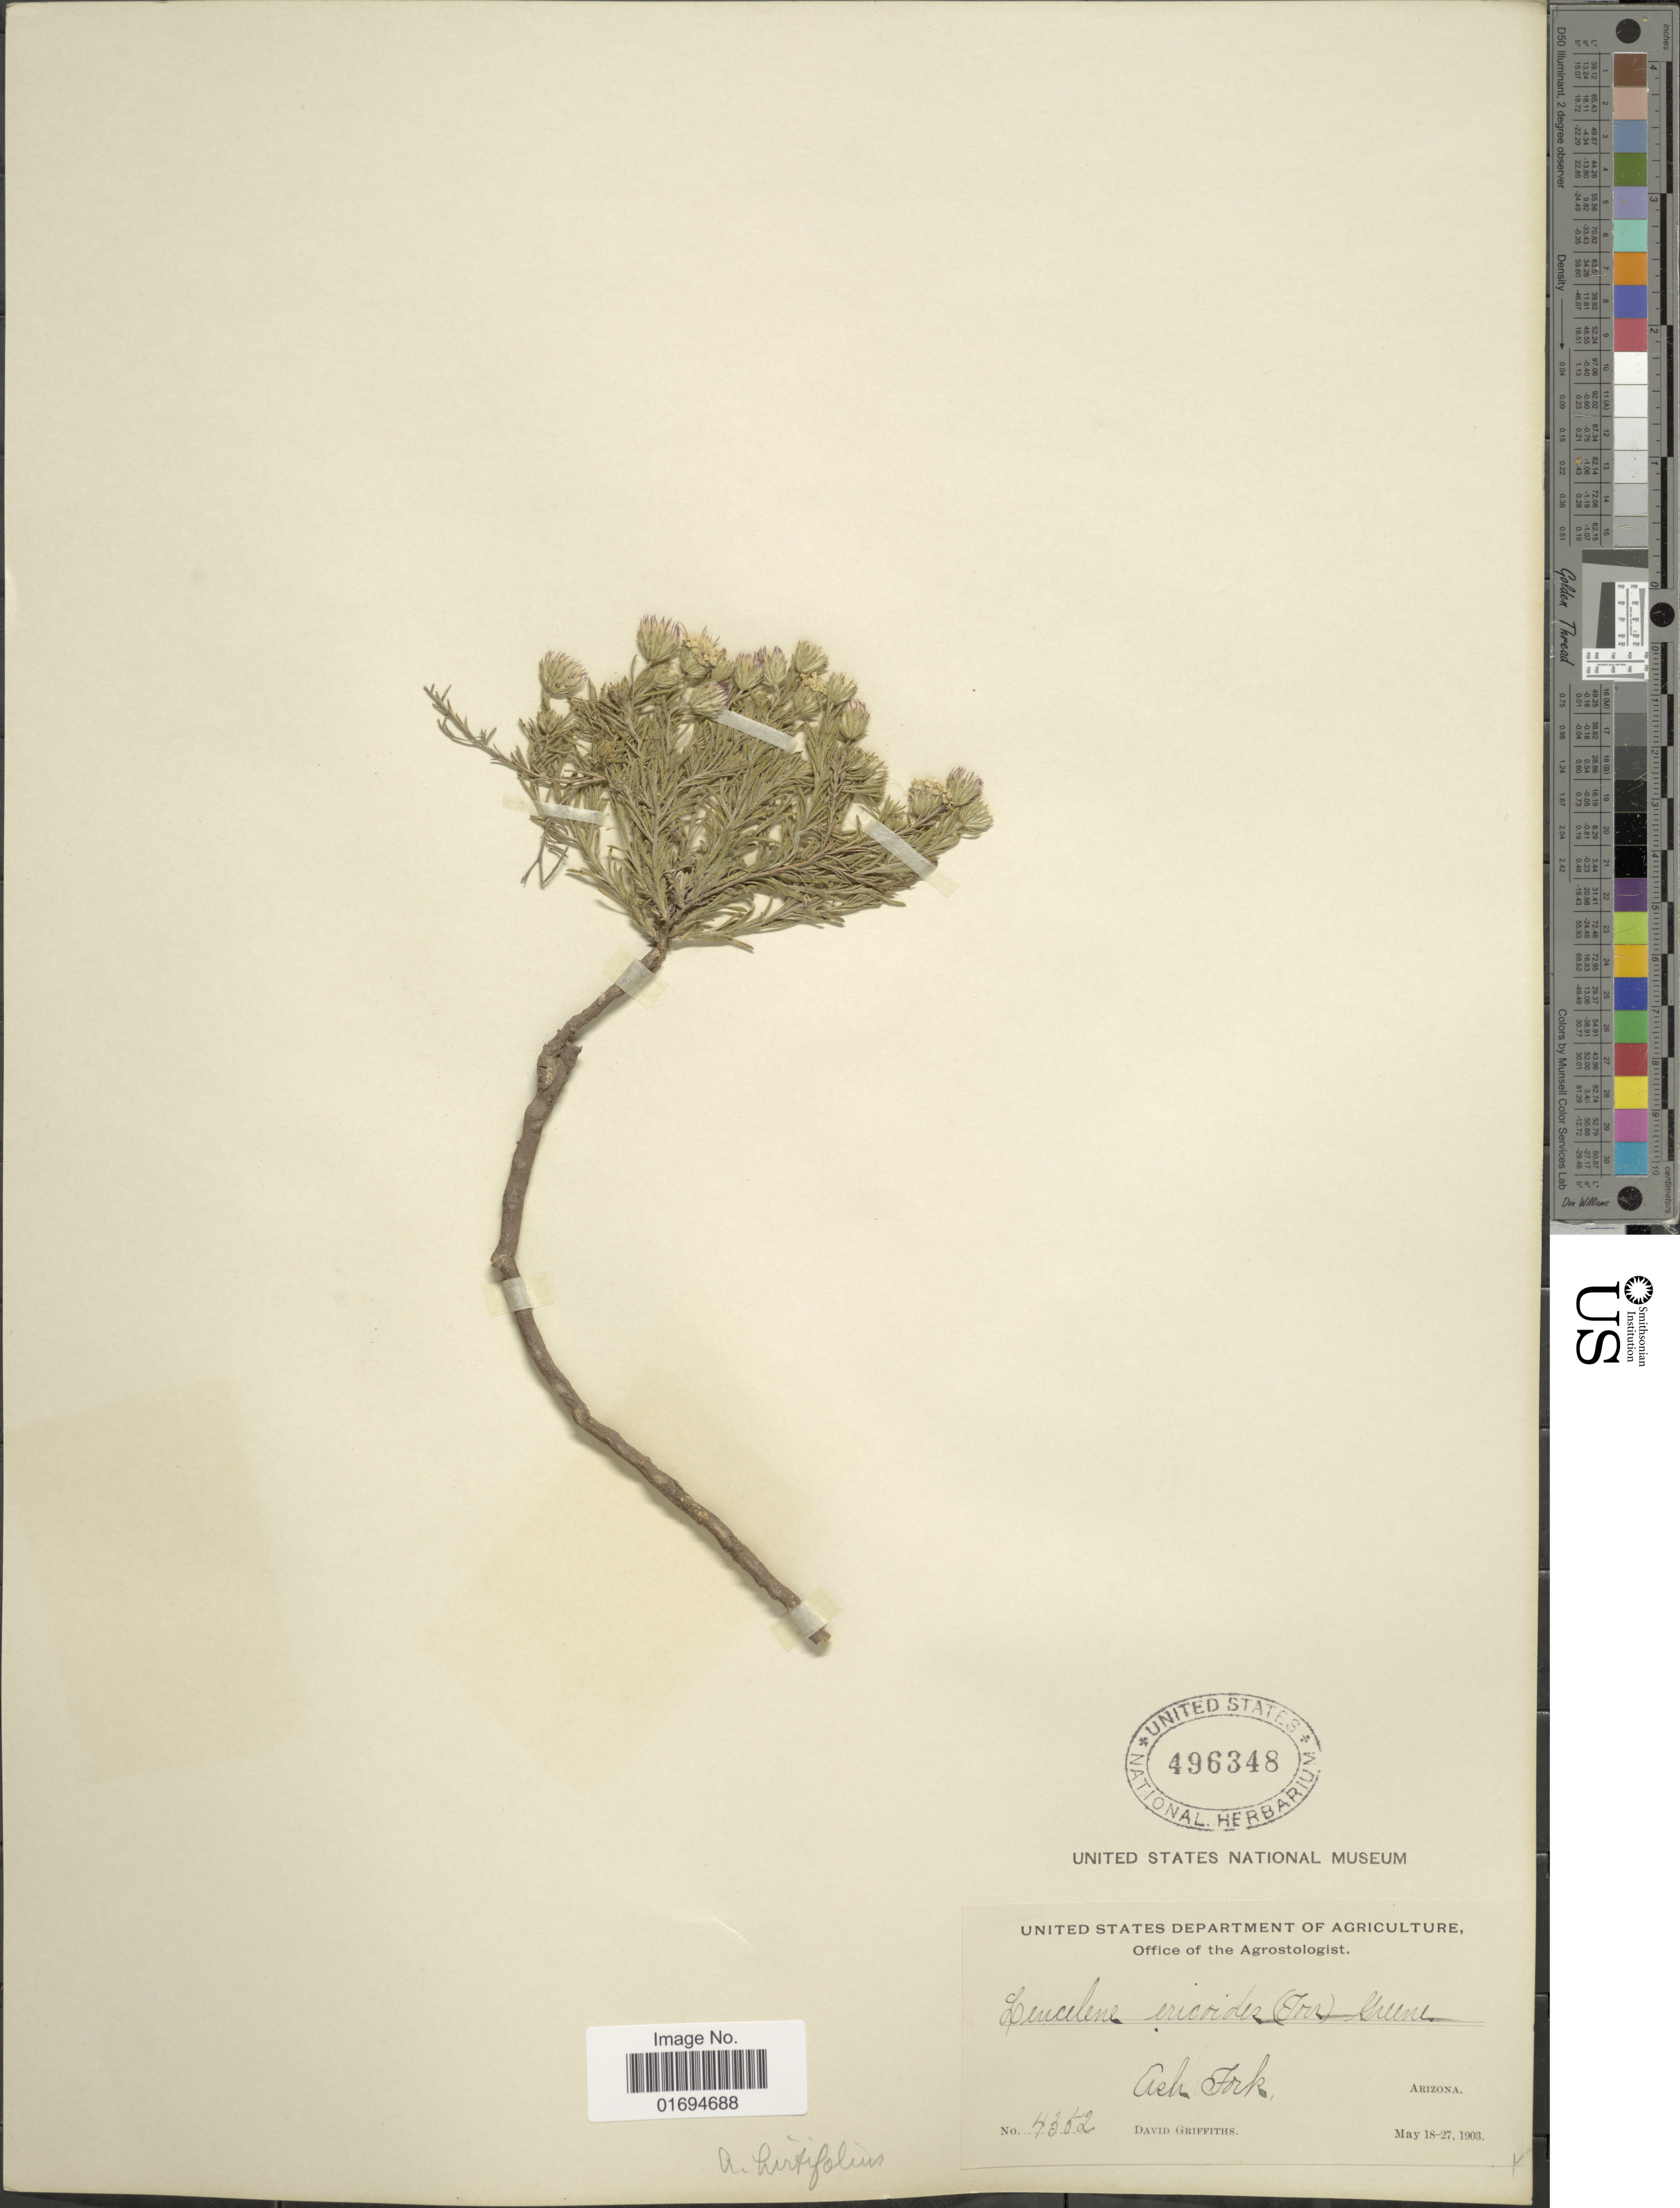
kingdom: Plantae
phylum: Tracheophyta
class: Magnoliopsida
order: Asterales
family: Asteraceae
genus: Chaetopappa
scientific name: Chaetopappa ericoides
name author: (Torr.) G.L. Nesom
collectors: D. Griffiths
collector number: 4352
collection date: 1903-05-18/1903-05-27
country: United States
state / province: Arizona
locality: Ash Fork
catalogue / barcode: US 496348